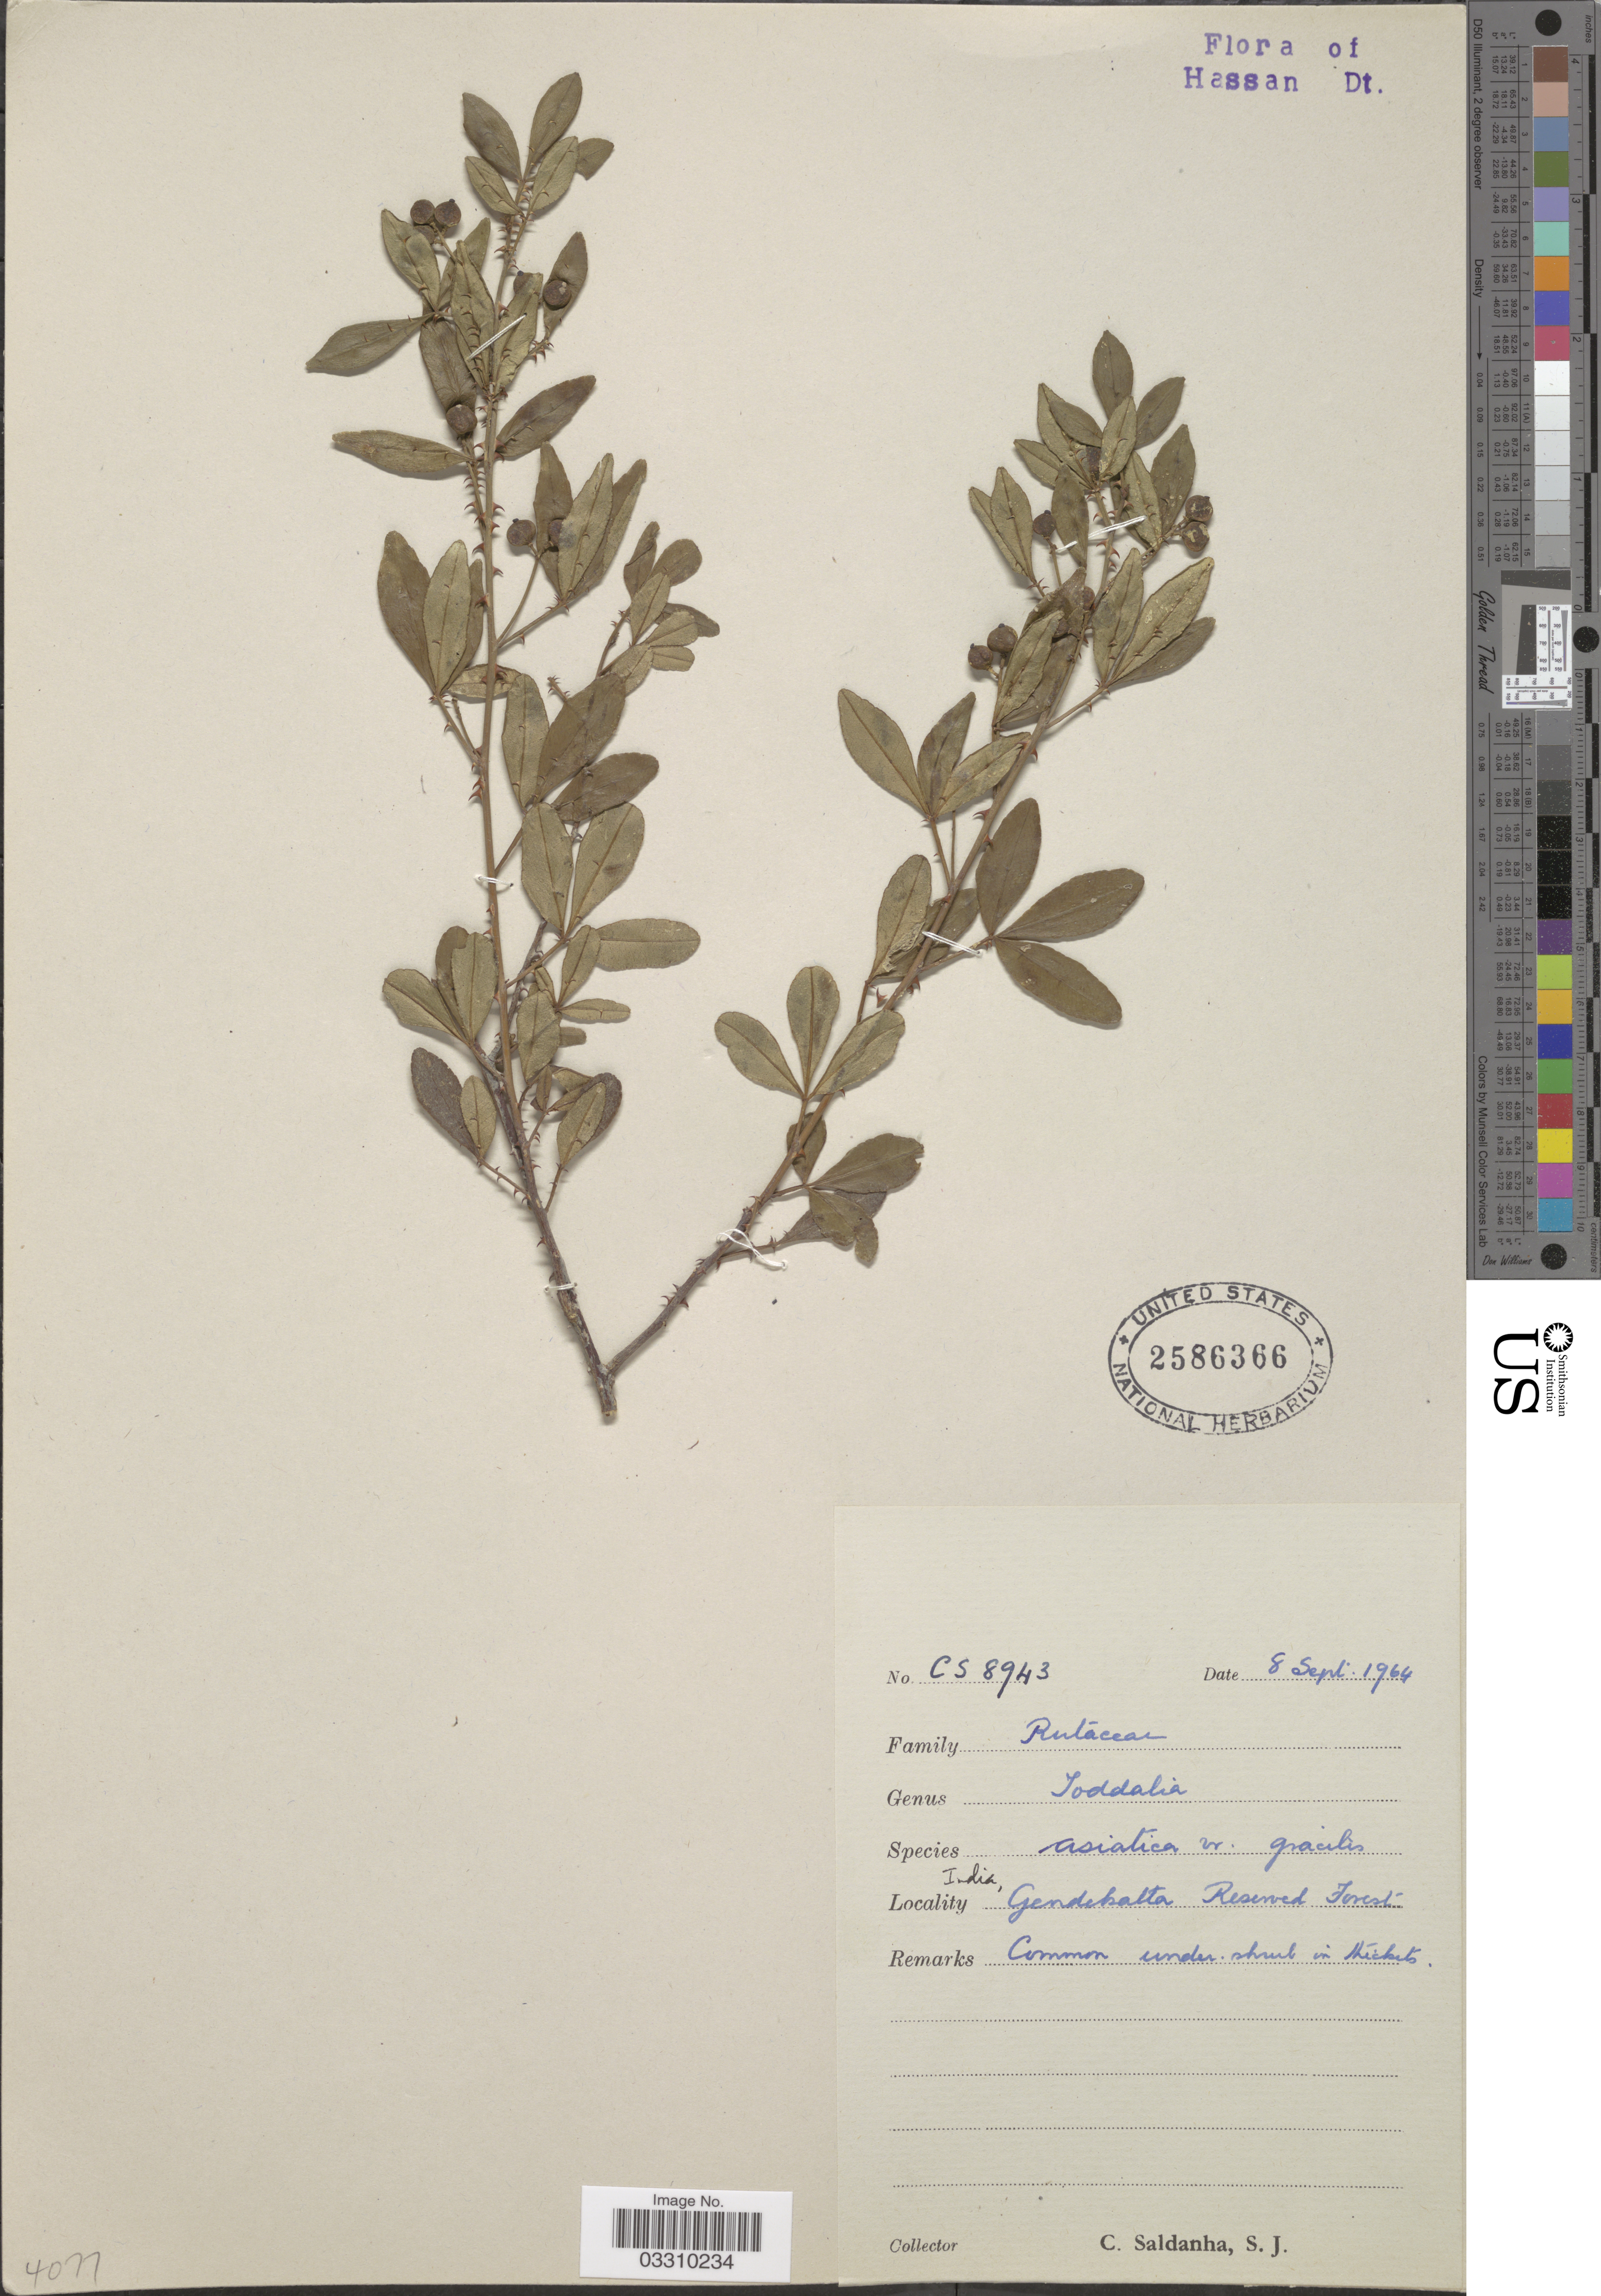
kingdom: Plantae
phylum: Tracheophyta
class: Magnoliopsida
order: Sapindales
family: Rutaceae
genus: Zanthoxylum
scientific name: Zanthoxylum asiaticum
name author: (L.) Appelhans et al.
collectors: C. J. Saldanha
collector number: CS 8943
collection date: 1964-09-08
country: India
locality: Gendekatta Reserved Forest.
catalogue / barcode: US 2586366